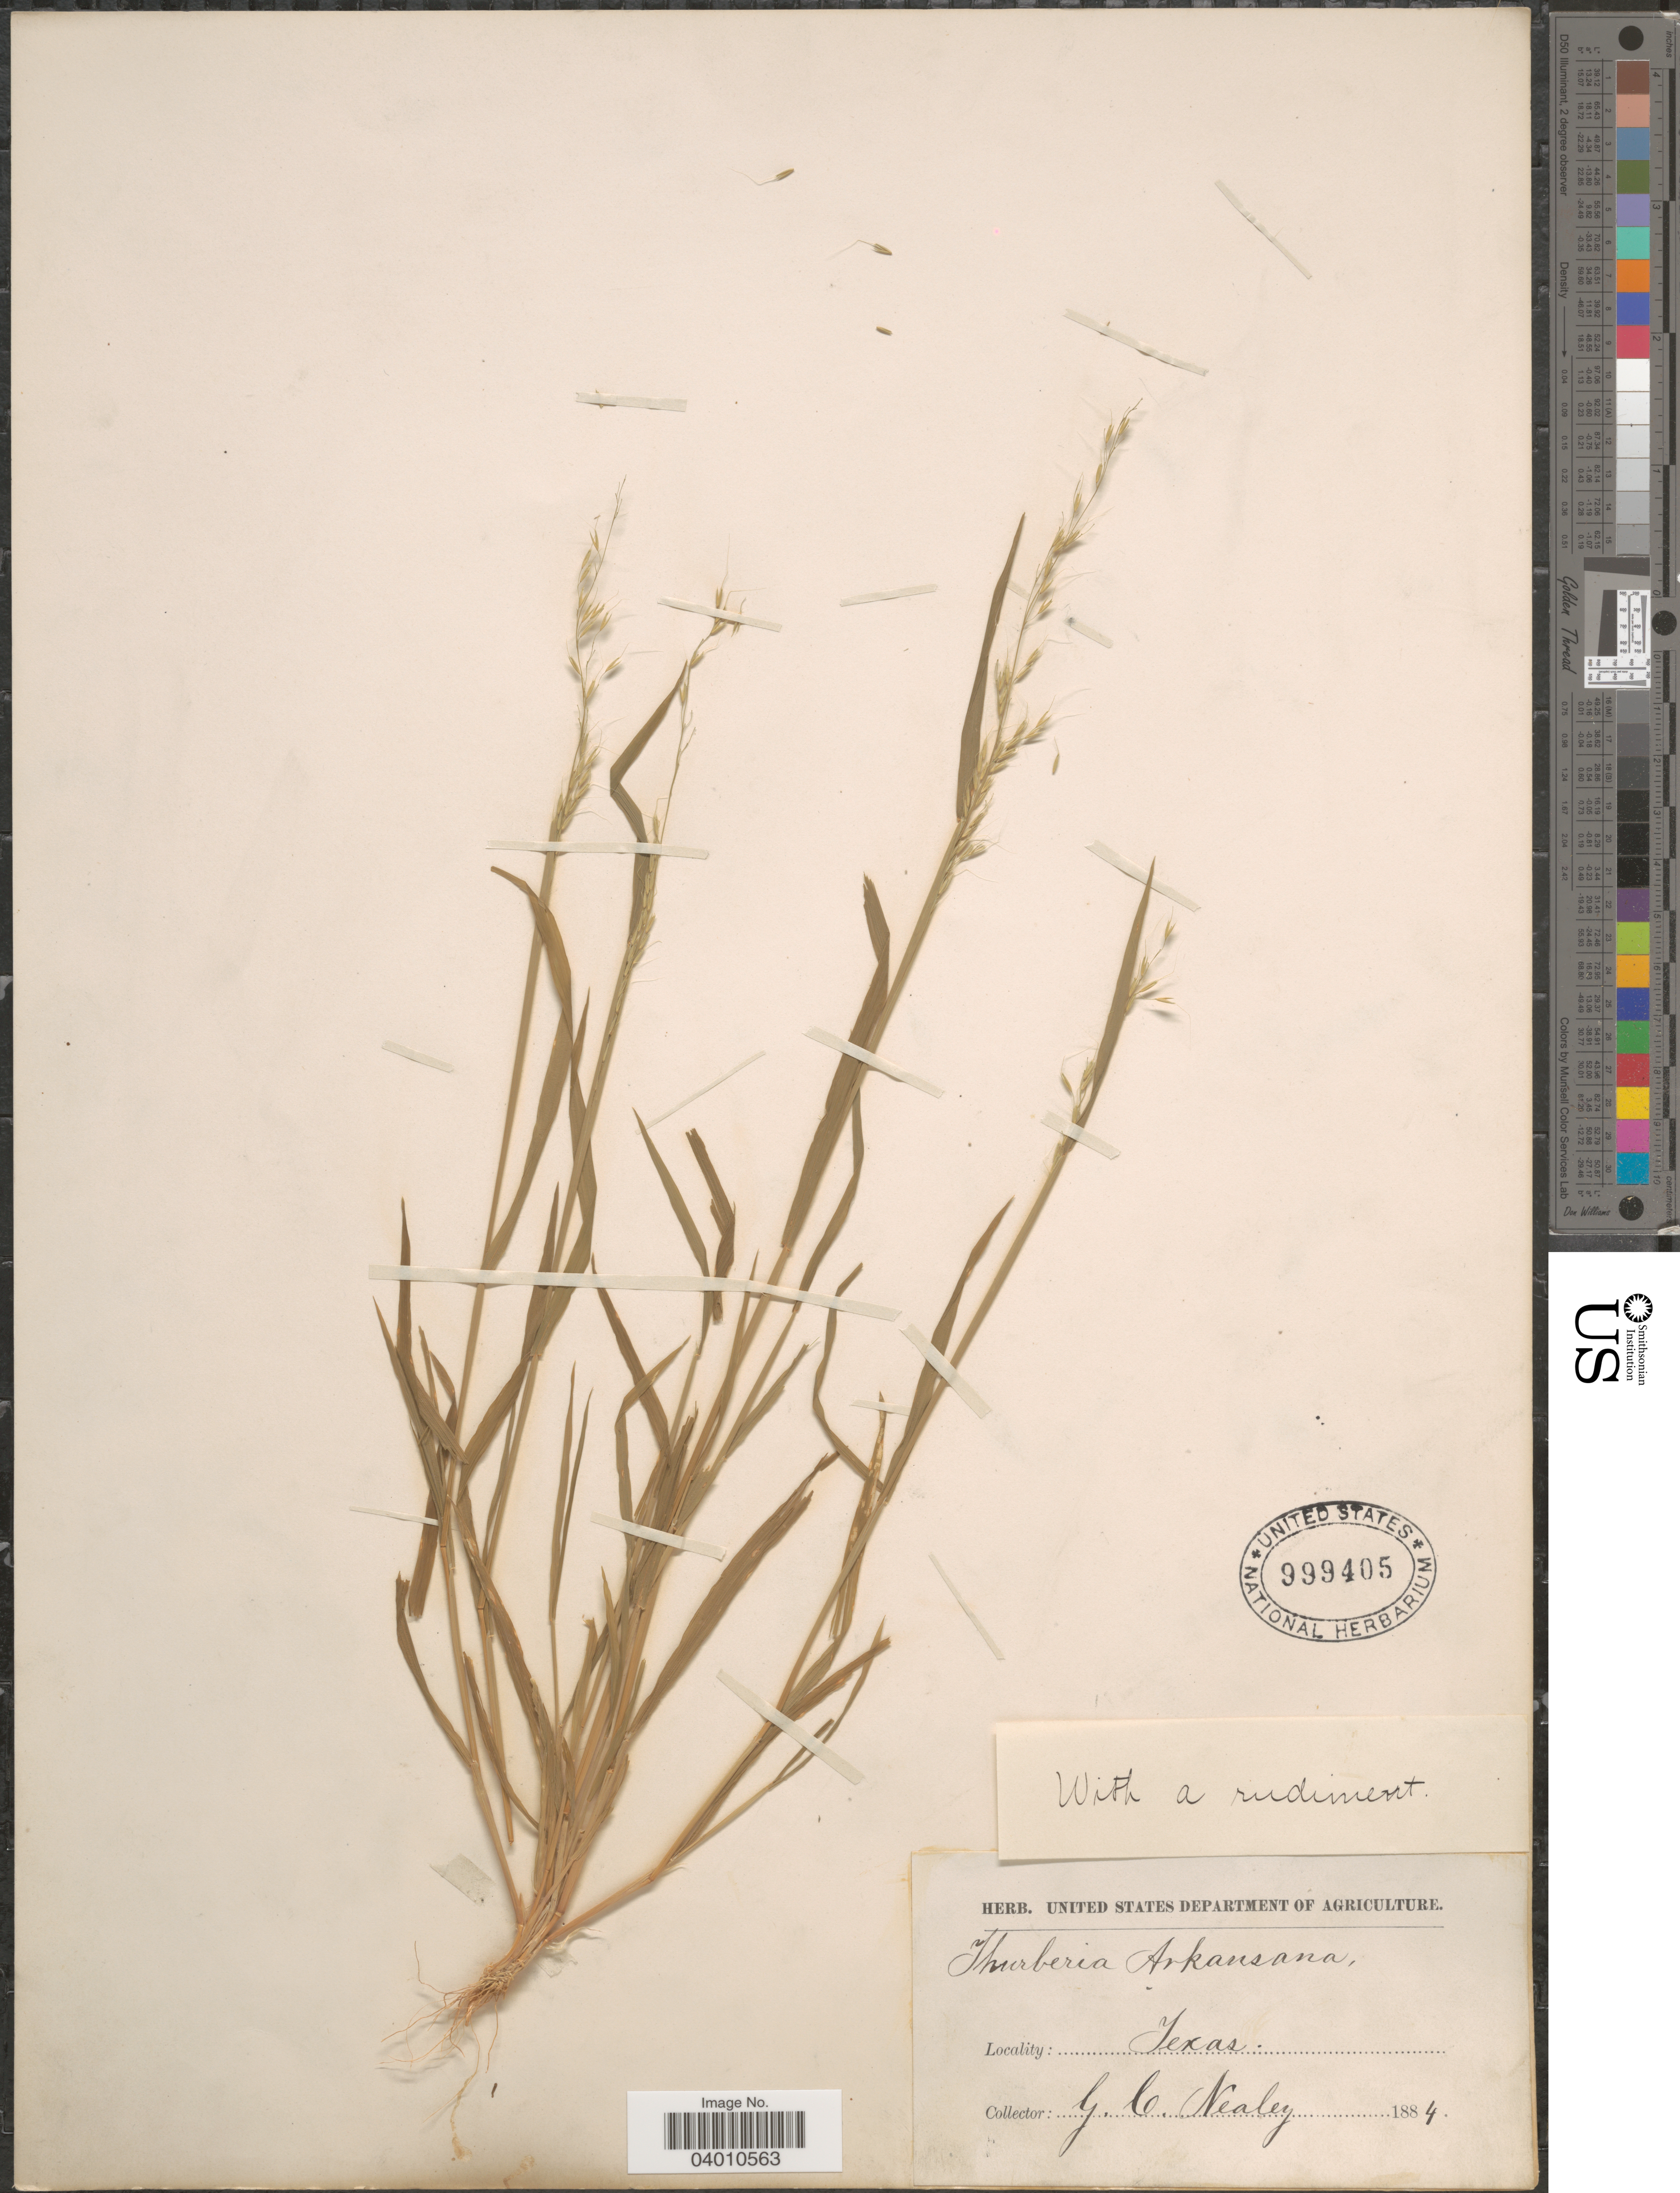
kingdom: Plantae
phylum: Tracheophyta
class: Liliopsida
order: Poales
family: Poaceae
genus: Limnodea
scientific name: Limnodea arkansana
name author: (Nutt.) L.H. Dewey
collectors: G. C. Nealley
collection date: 1884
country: United States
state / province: Texas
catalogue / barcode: US 999405